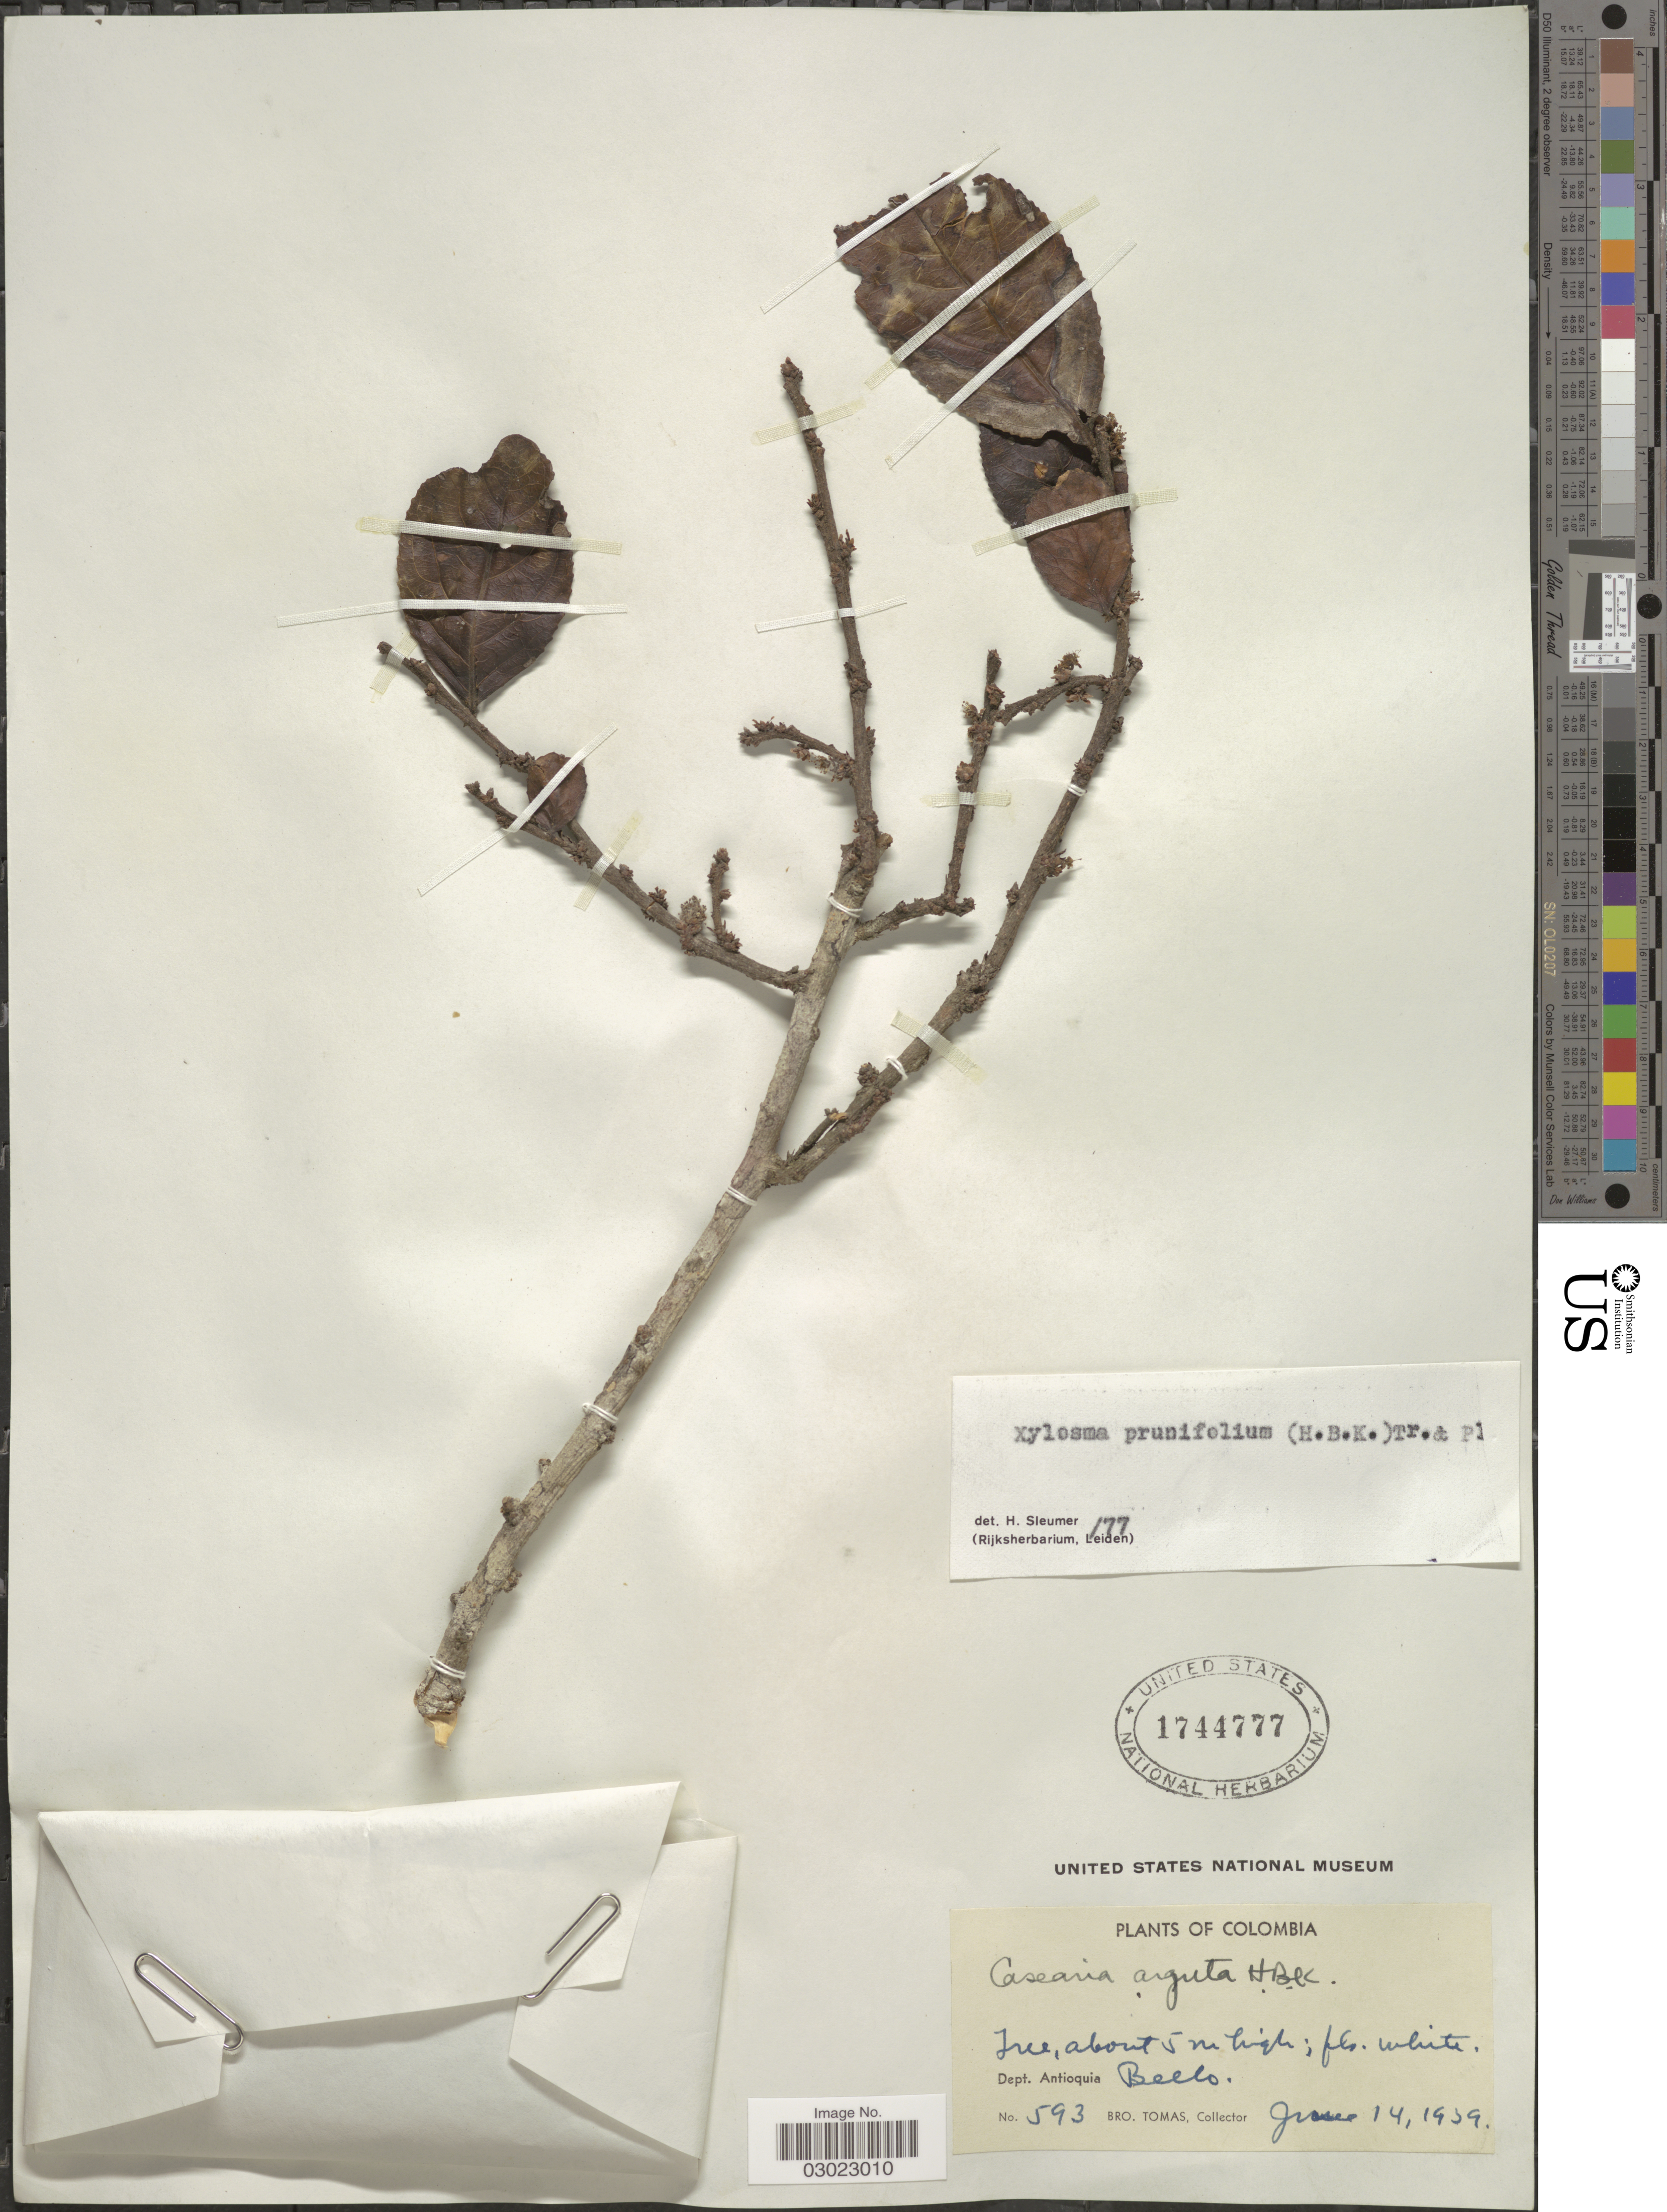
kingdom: Plantae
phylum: Tracheophyta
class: Magnoliopsida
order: Malpighiales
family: Salicaceae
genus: Xylosma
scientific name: Xylosma prunifolia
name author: (Kunth) Triana & Planch.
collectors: B. Tomas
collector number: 593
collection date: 1939-06-14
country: Colombia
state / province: Antioquia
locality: Dept. Antioquia. Bello.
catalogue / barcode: US 1744777